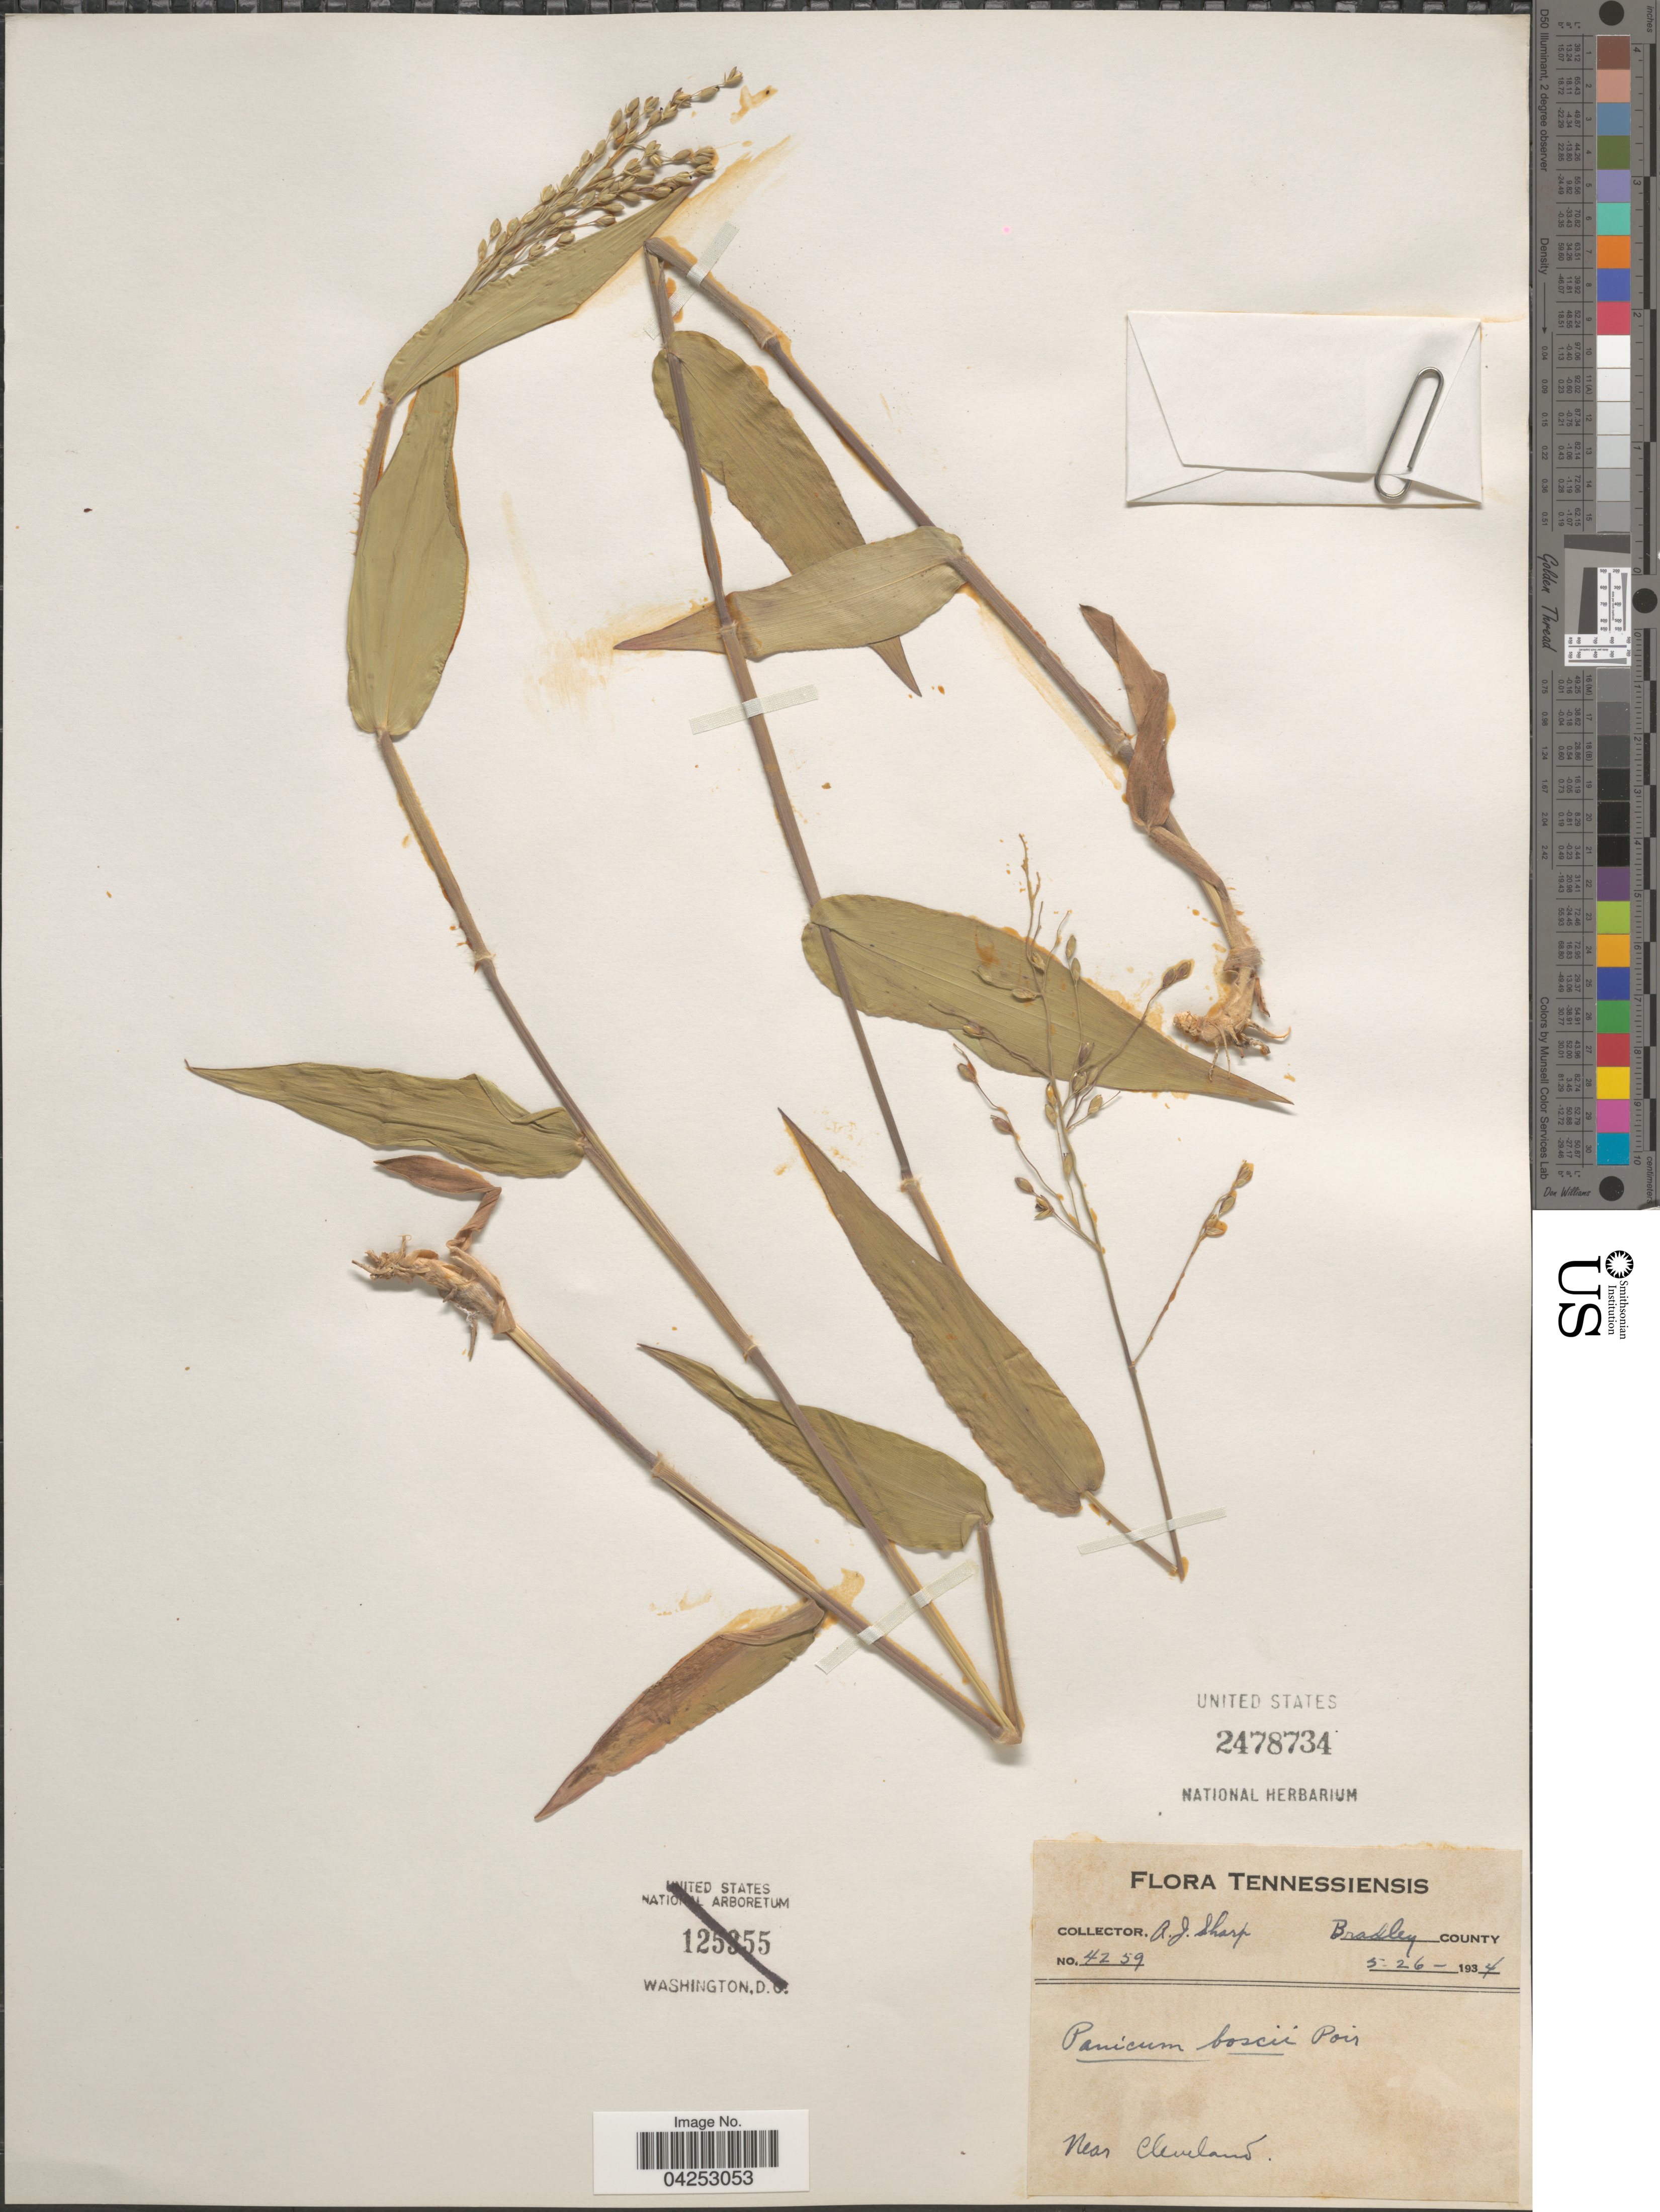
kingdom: Plantae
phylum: Tracheophyta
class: Liliopsida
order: Poales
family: Poaceae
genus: Dichanthelium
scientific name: Dichanthelium boscii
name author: (Poir.) Gould & C.A. Clark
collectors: A. J. Sharp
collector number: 4259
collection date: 1934-05-26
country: United States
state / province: Tennessee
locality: Bradley County. Near Cleveland.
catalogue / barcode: US 2478734